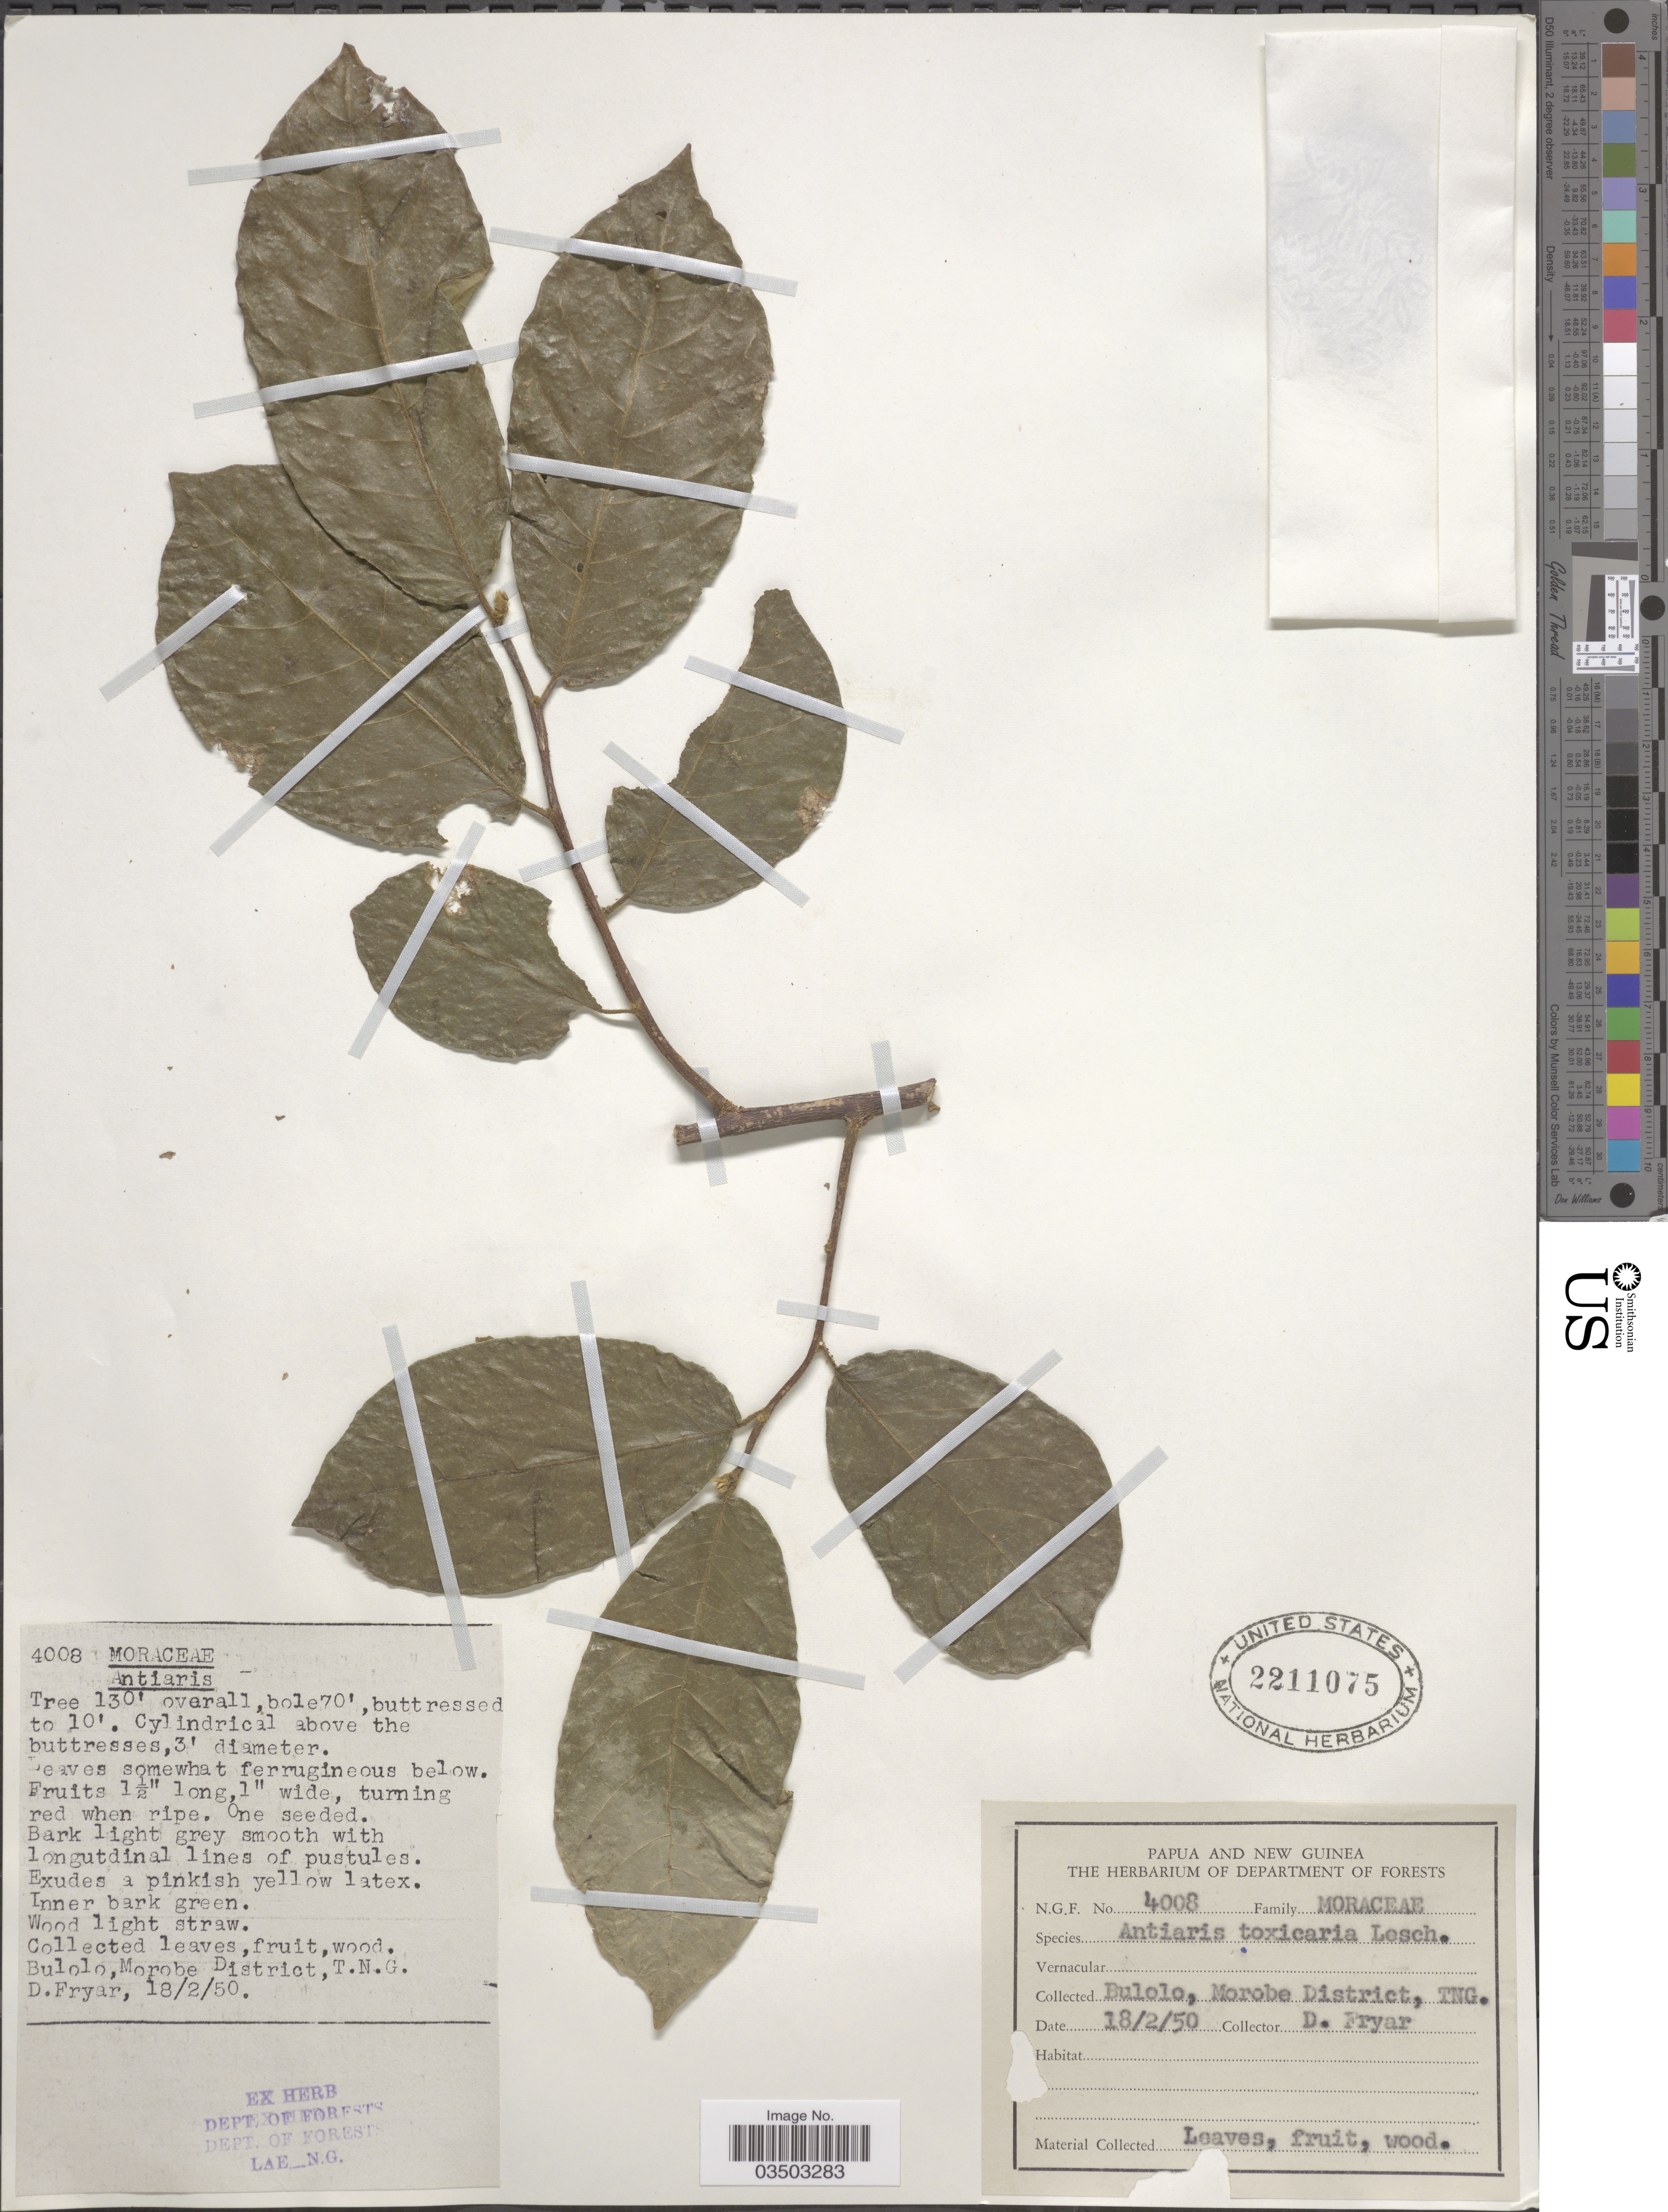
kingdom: Plantae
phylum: Tracheophyta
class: Magnoliopsida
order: Rosales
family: Moraceae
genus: Antiaris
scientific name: Antiaris toxicaria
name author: Lesch.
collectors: D. Fryar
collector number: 4008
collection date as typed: Transcribed d/m/y: 18/2/50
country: Papua New Guinea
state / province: Morobe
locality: Bulolo, Morobe District, TNG.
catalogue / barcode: US 2211075